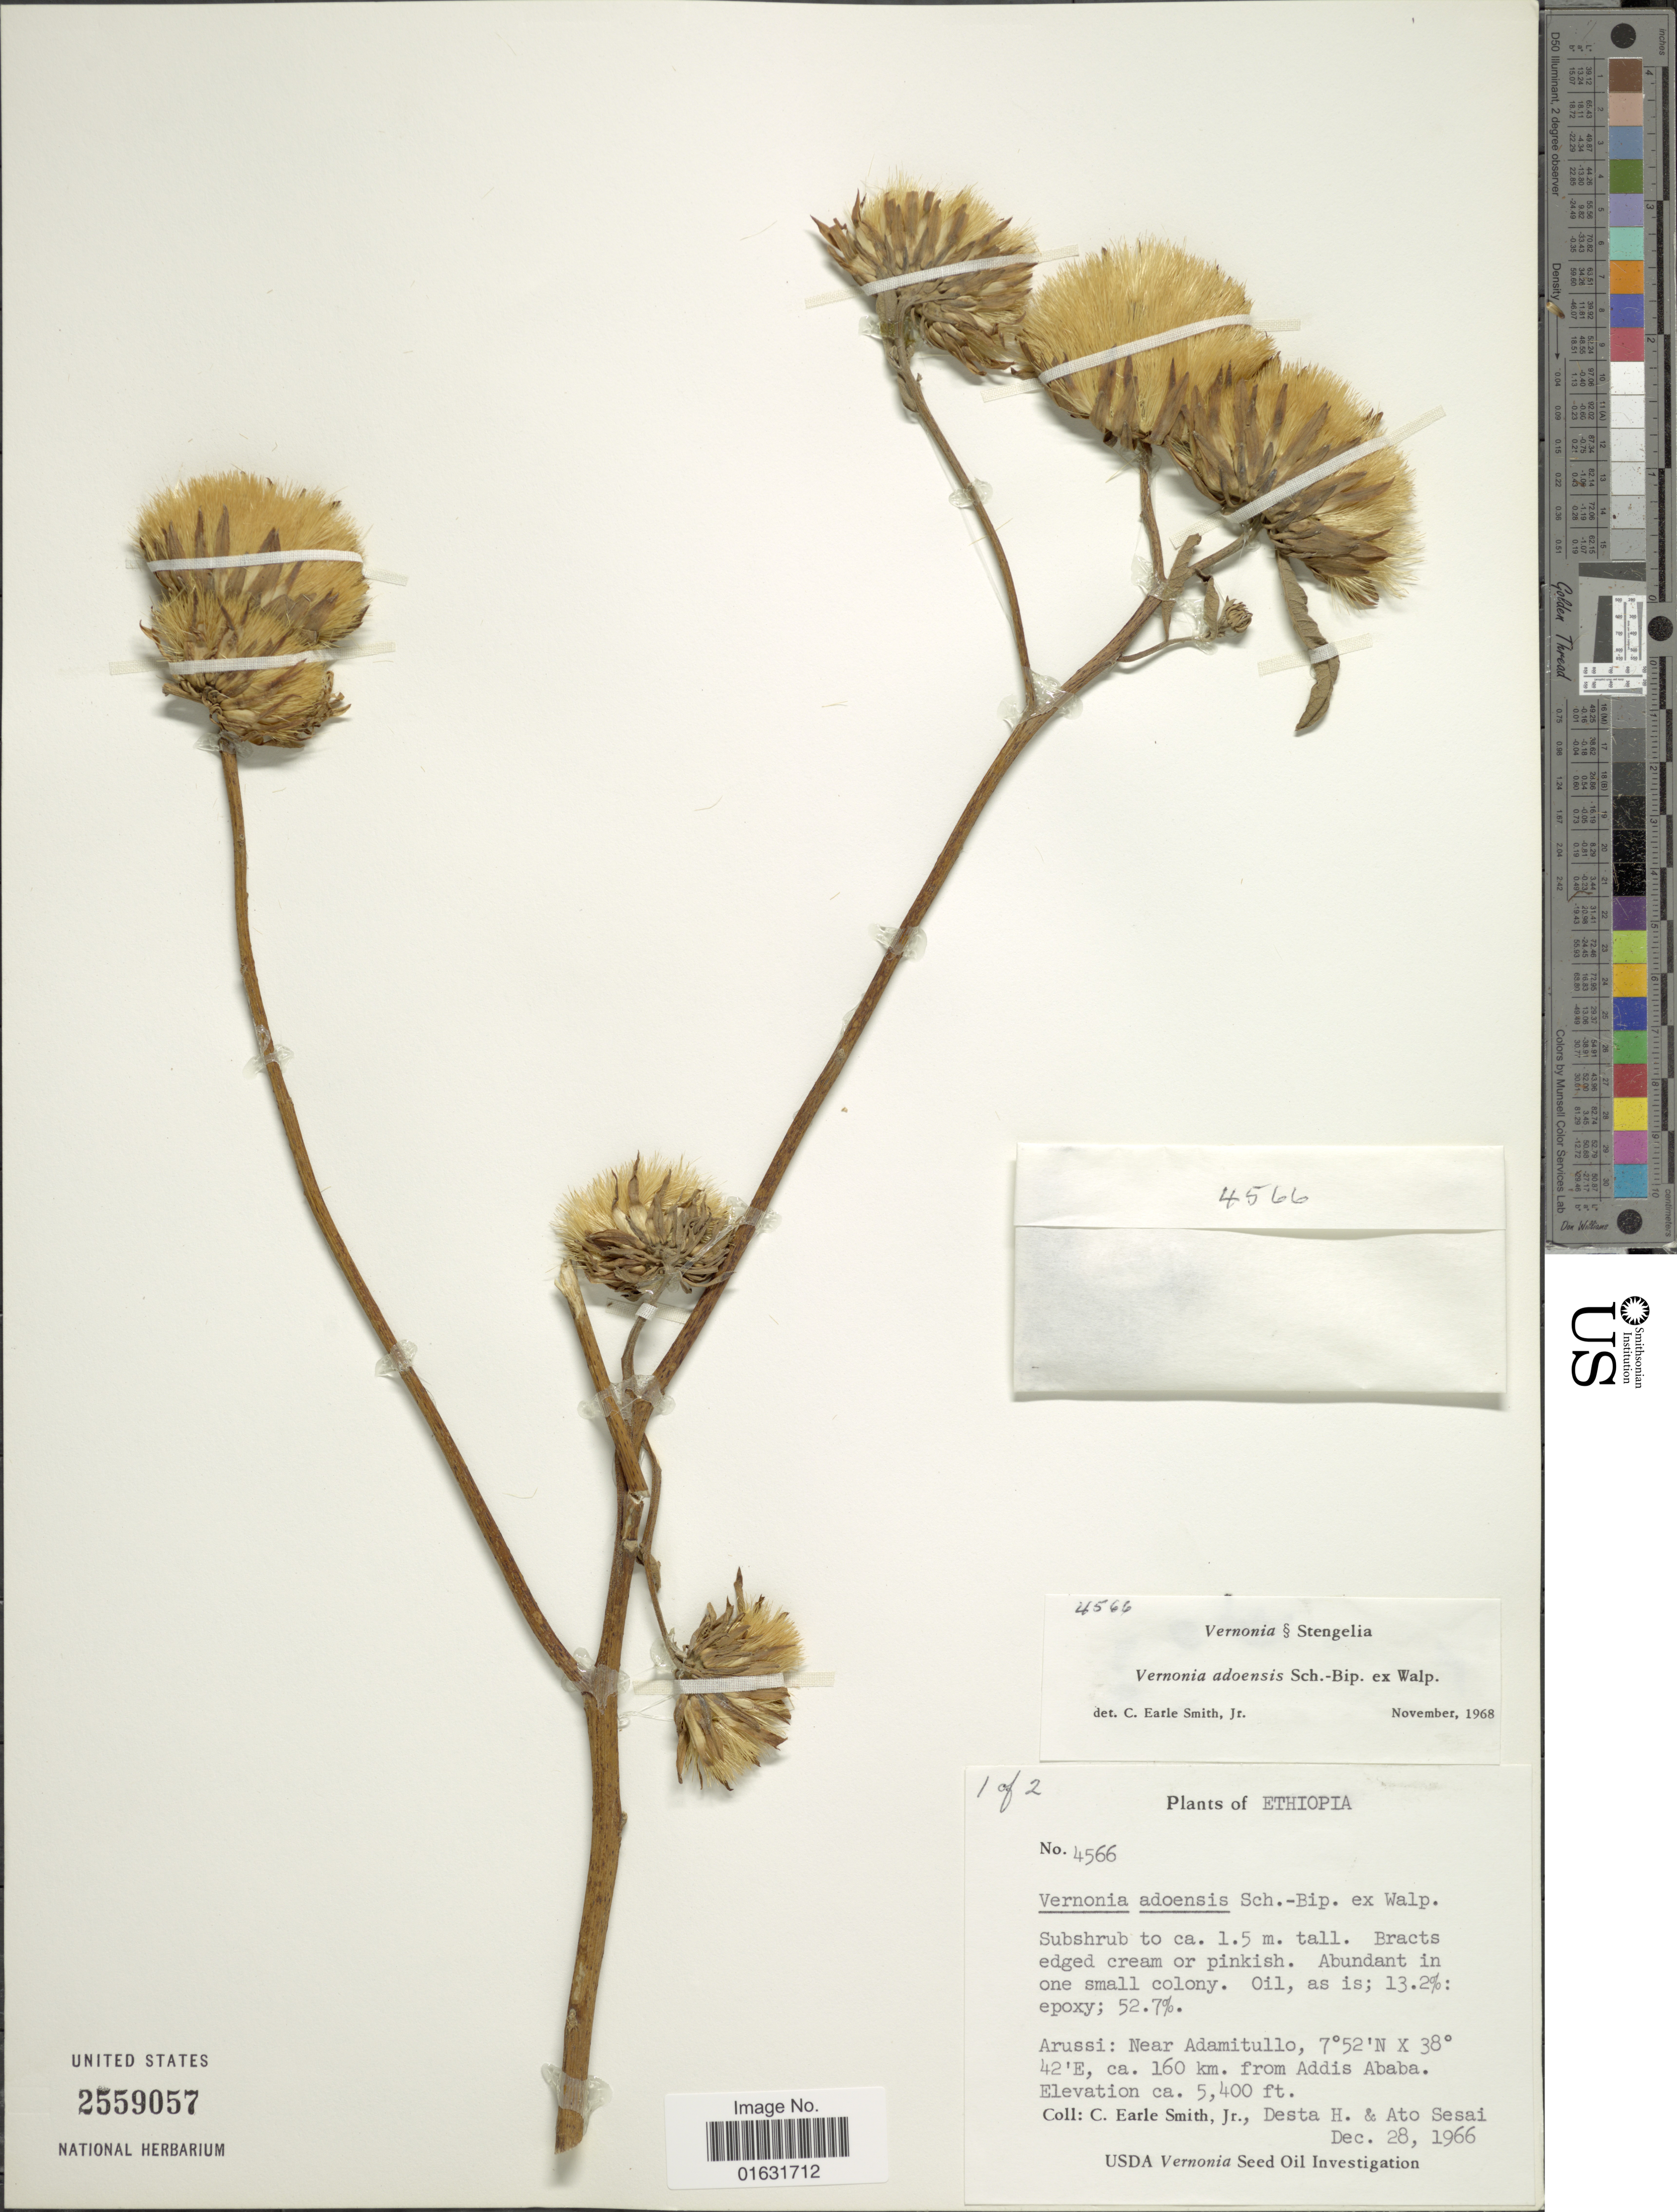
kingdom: Plantae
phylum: Tracheophyta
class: Magnoliopsida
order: Asterales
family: Asteraceae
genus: Baccharoides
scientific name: Baccharoides adoensis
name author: (Sch. Bip. ex Walp.) H. Rob.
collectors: C. E. Smith Jr., H. Desta & A. Sesai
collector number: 4566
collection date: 1966-12-28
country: Ethiopia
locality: Arussi: Near Adamitullo, ca. 160 km. from Addis Ababa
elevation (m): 1646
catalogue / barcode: US 2559057